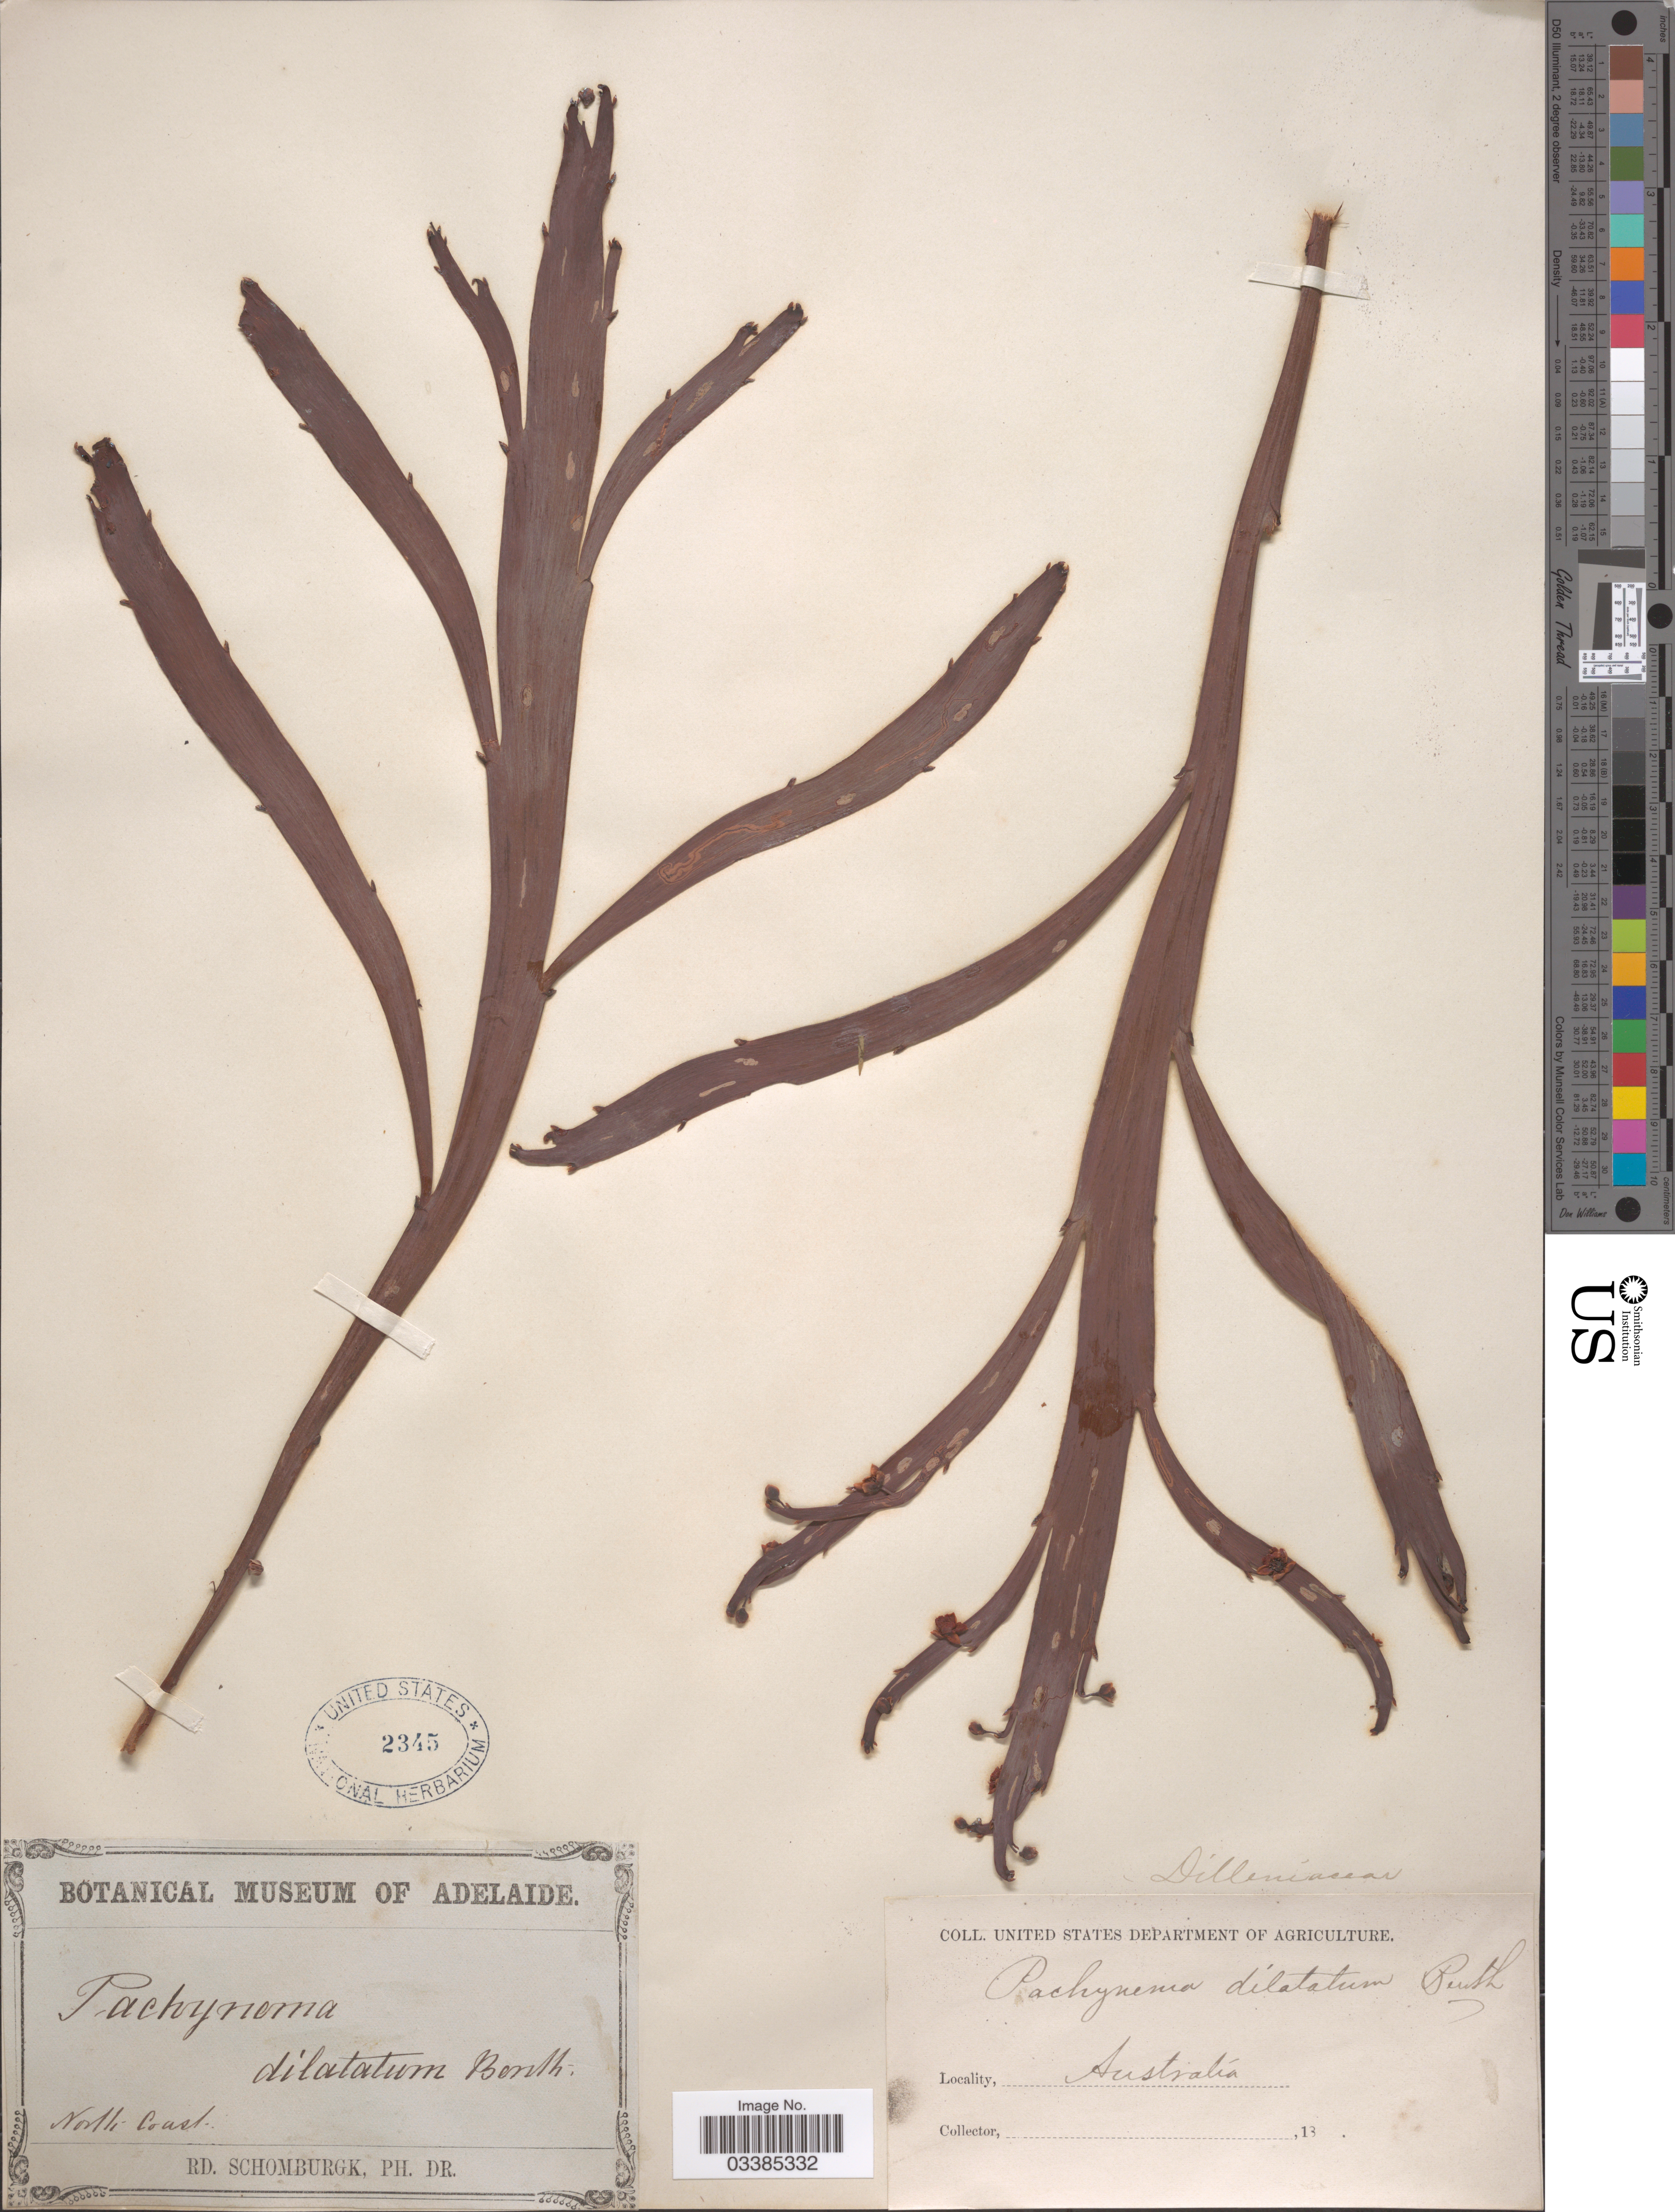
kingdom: Plantae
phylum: Tracheophyta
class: Magnoliopsida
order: Dilleniales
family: Dilleniaceae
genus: Hibbertia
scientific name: Hibbertia dilatata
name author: (Benth.) J.W. Horn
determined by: Strong, Mark T., (BOT), Smithsonian Institution - National Museum of Natural History (UNITED STATES)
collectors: M. R. Schomburgk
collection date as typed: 18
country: Australia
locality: North-Coast.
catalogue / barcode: US 2345